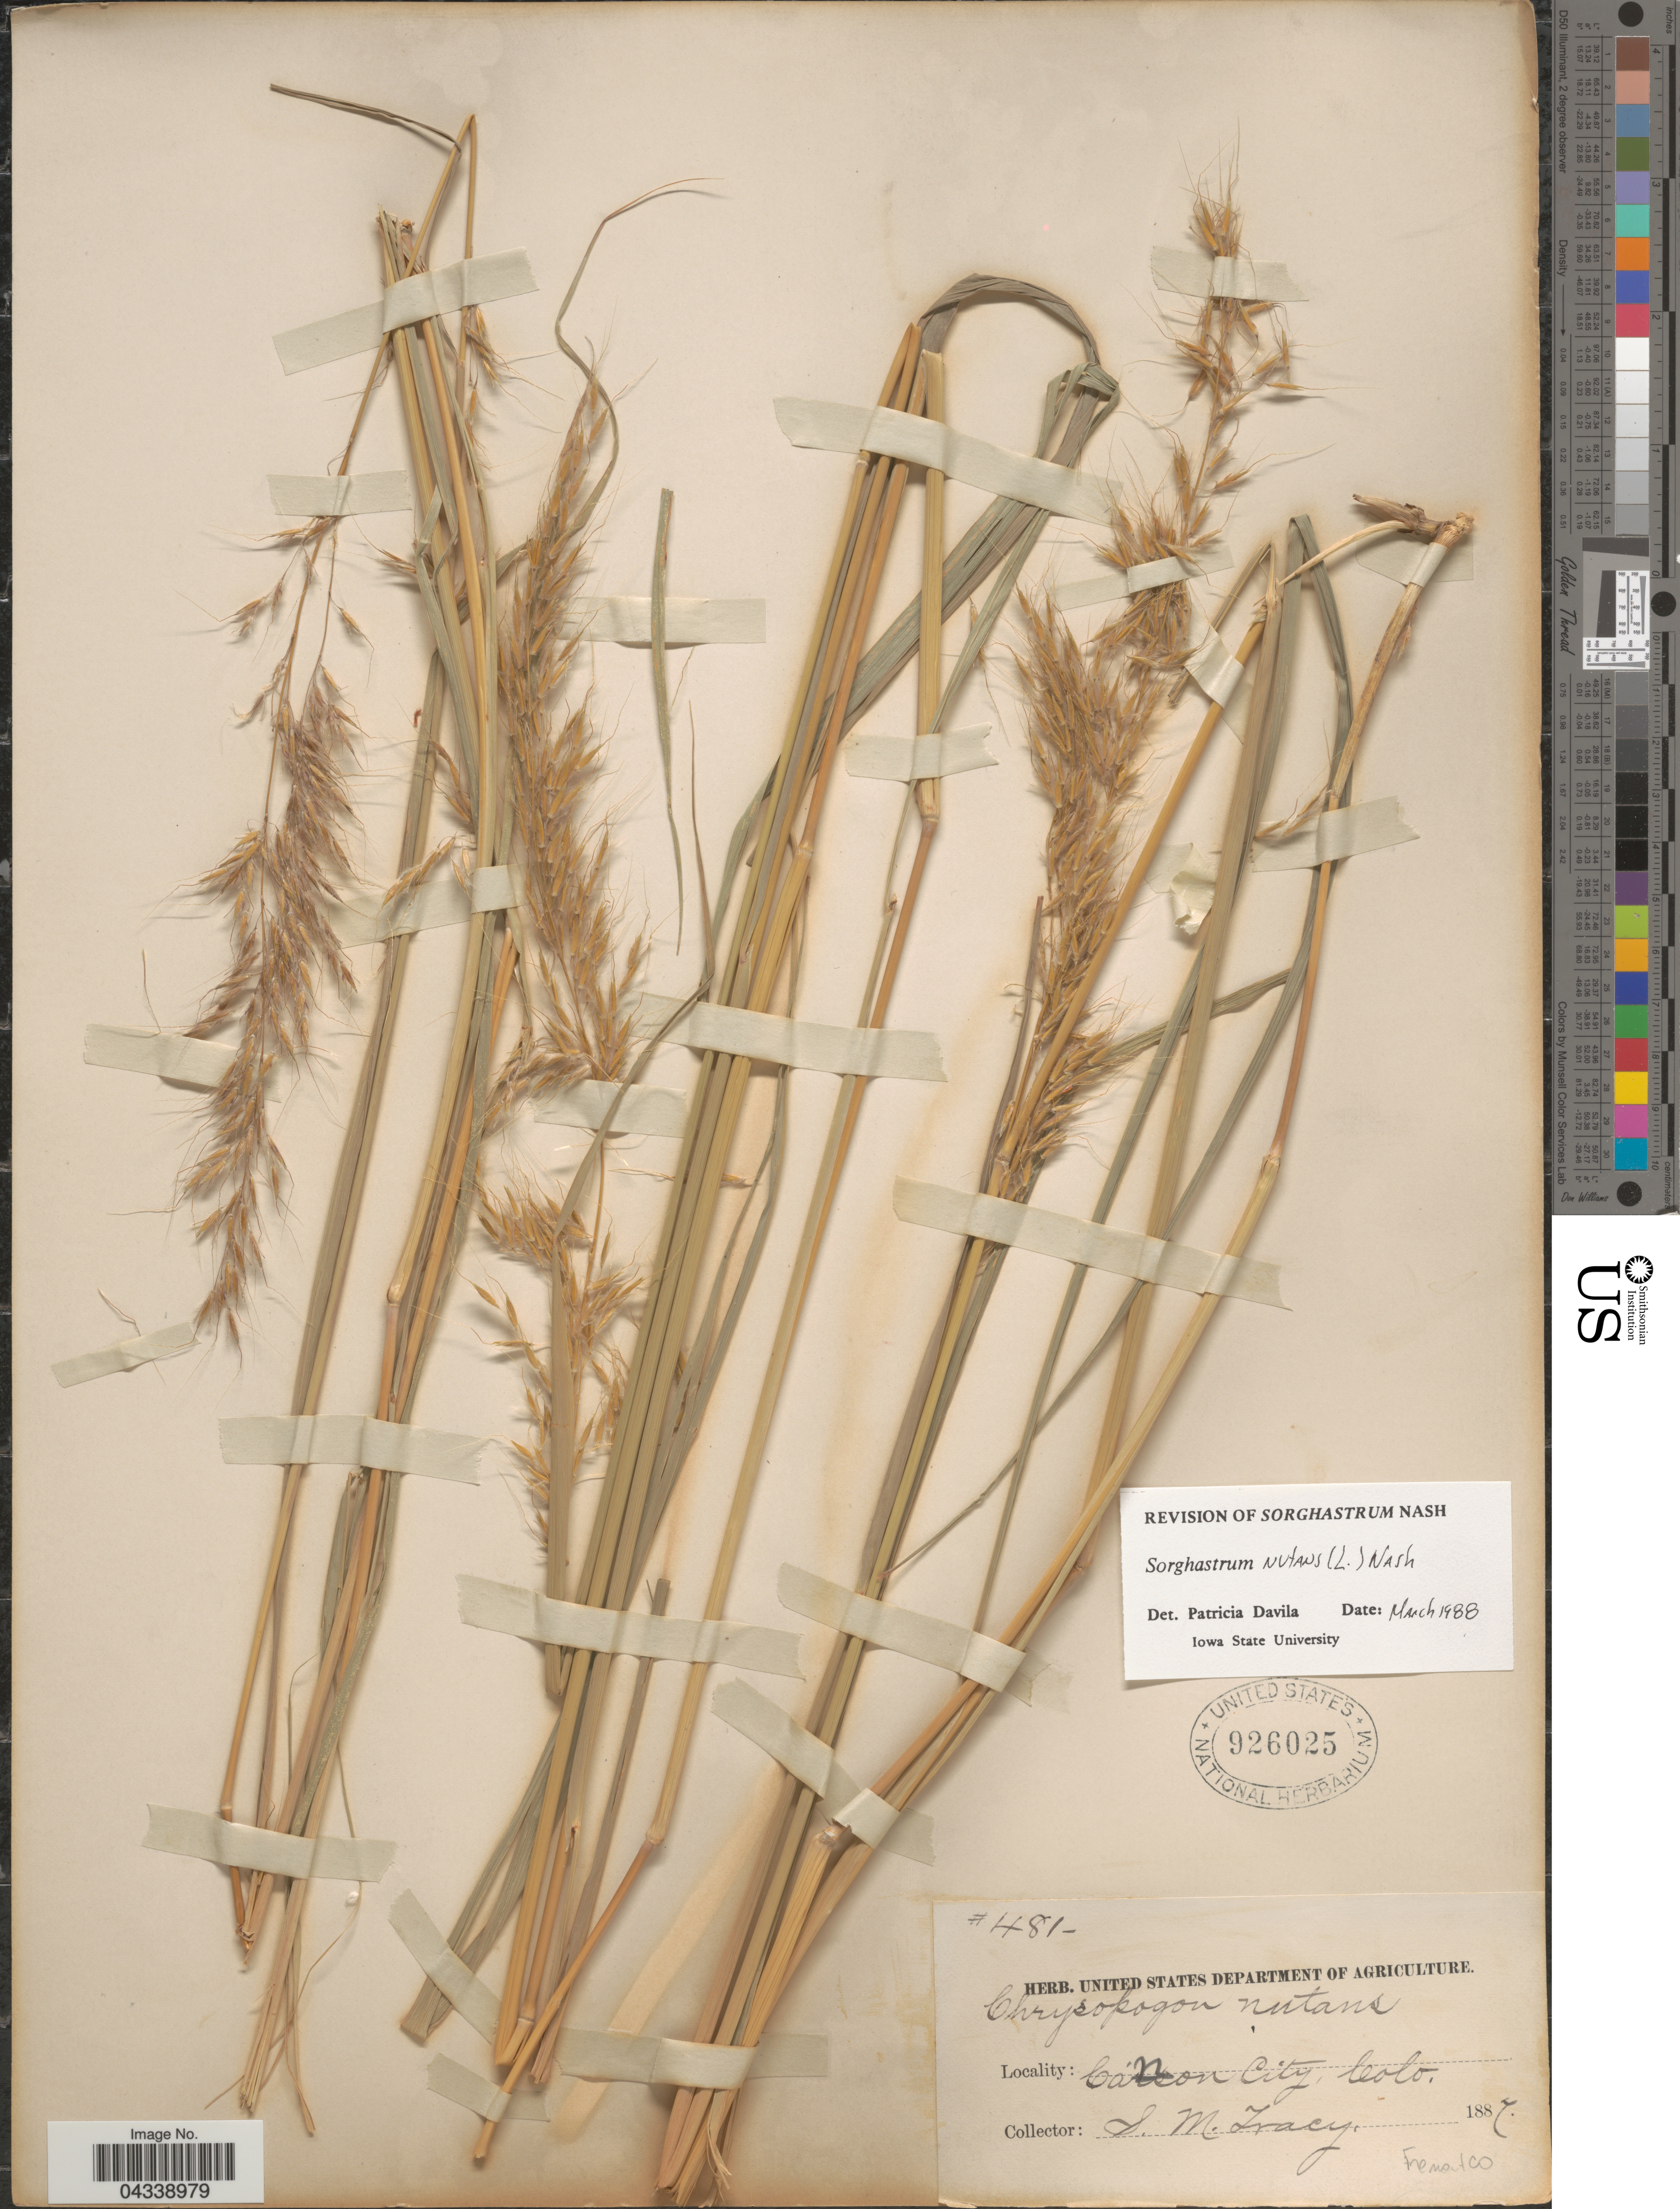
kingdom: Plantae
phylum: Tracheophyta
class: Liliopsida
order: Poales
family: Poaceae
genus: Sorghastrum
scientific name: Sorghastrum nutans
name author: (L.) Nash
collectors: S. M. Tracy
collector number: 481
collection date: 1887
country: United States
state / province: Colorado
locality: Canon City. Fremont Co.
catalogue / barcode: US 926025